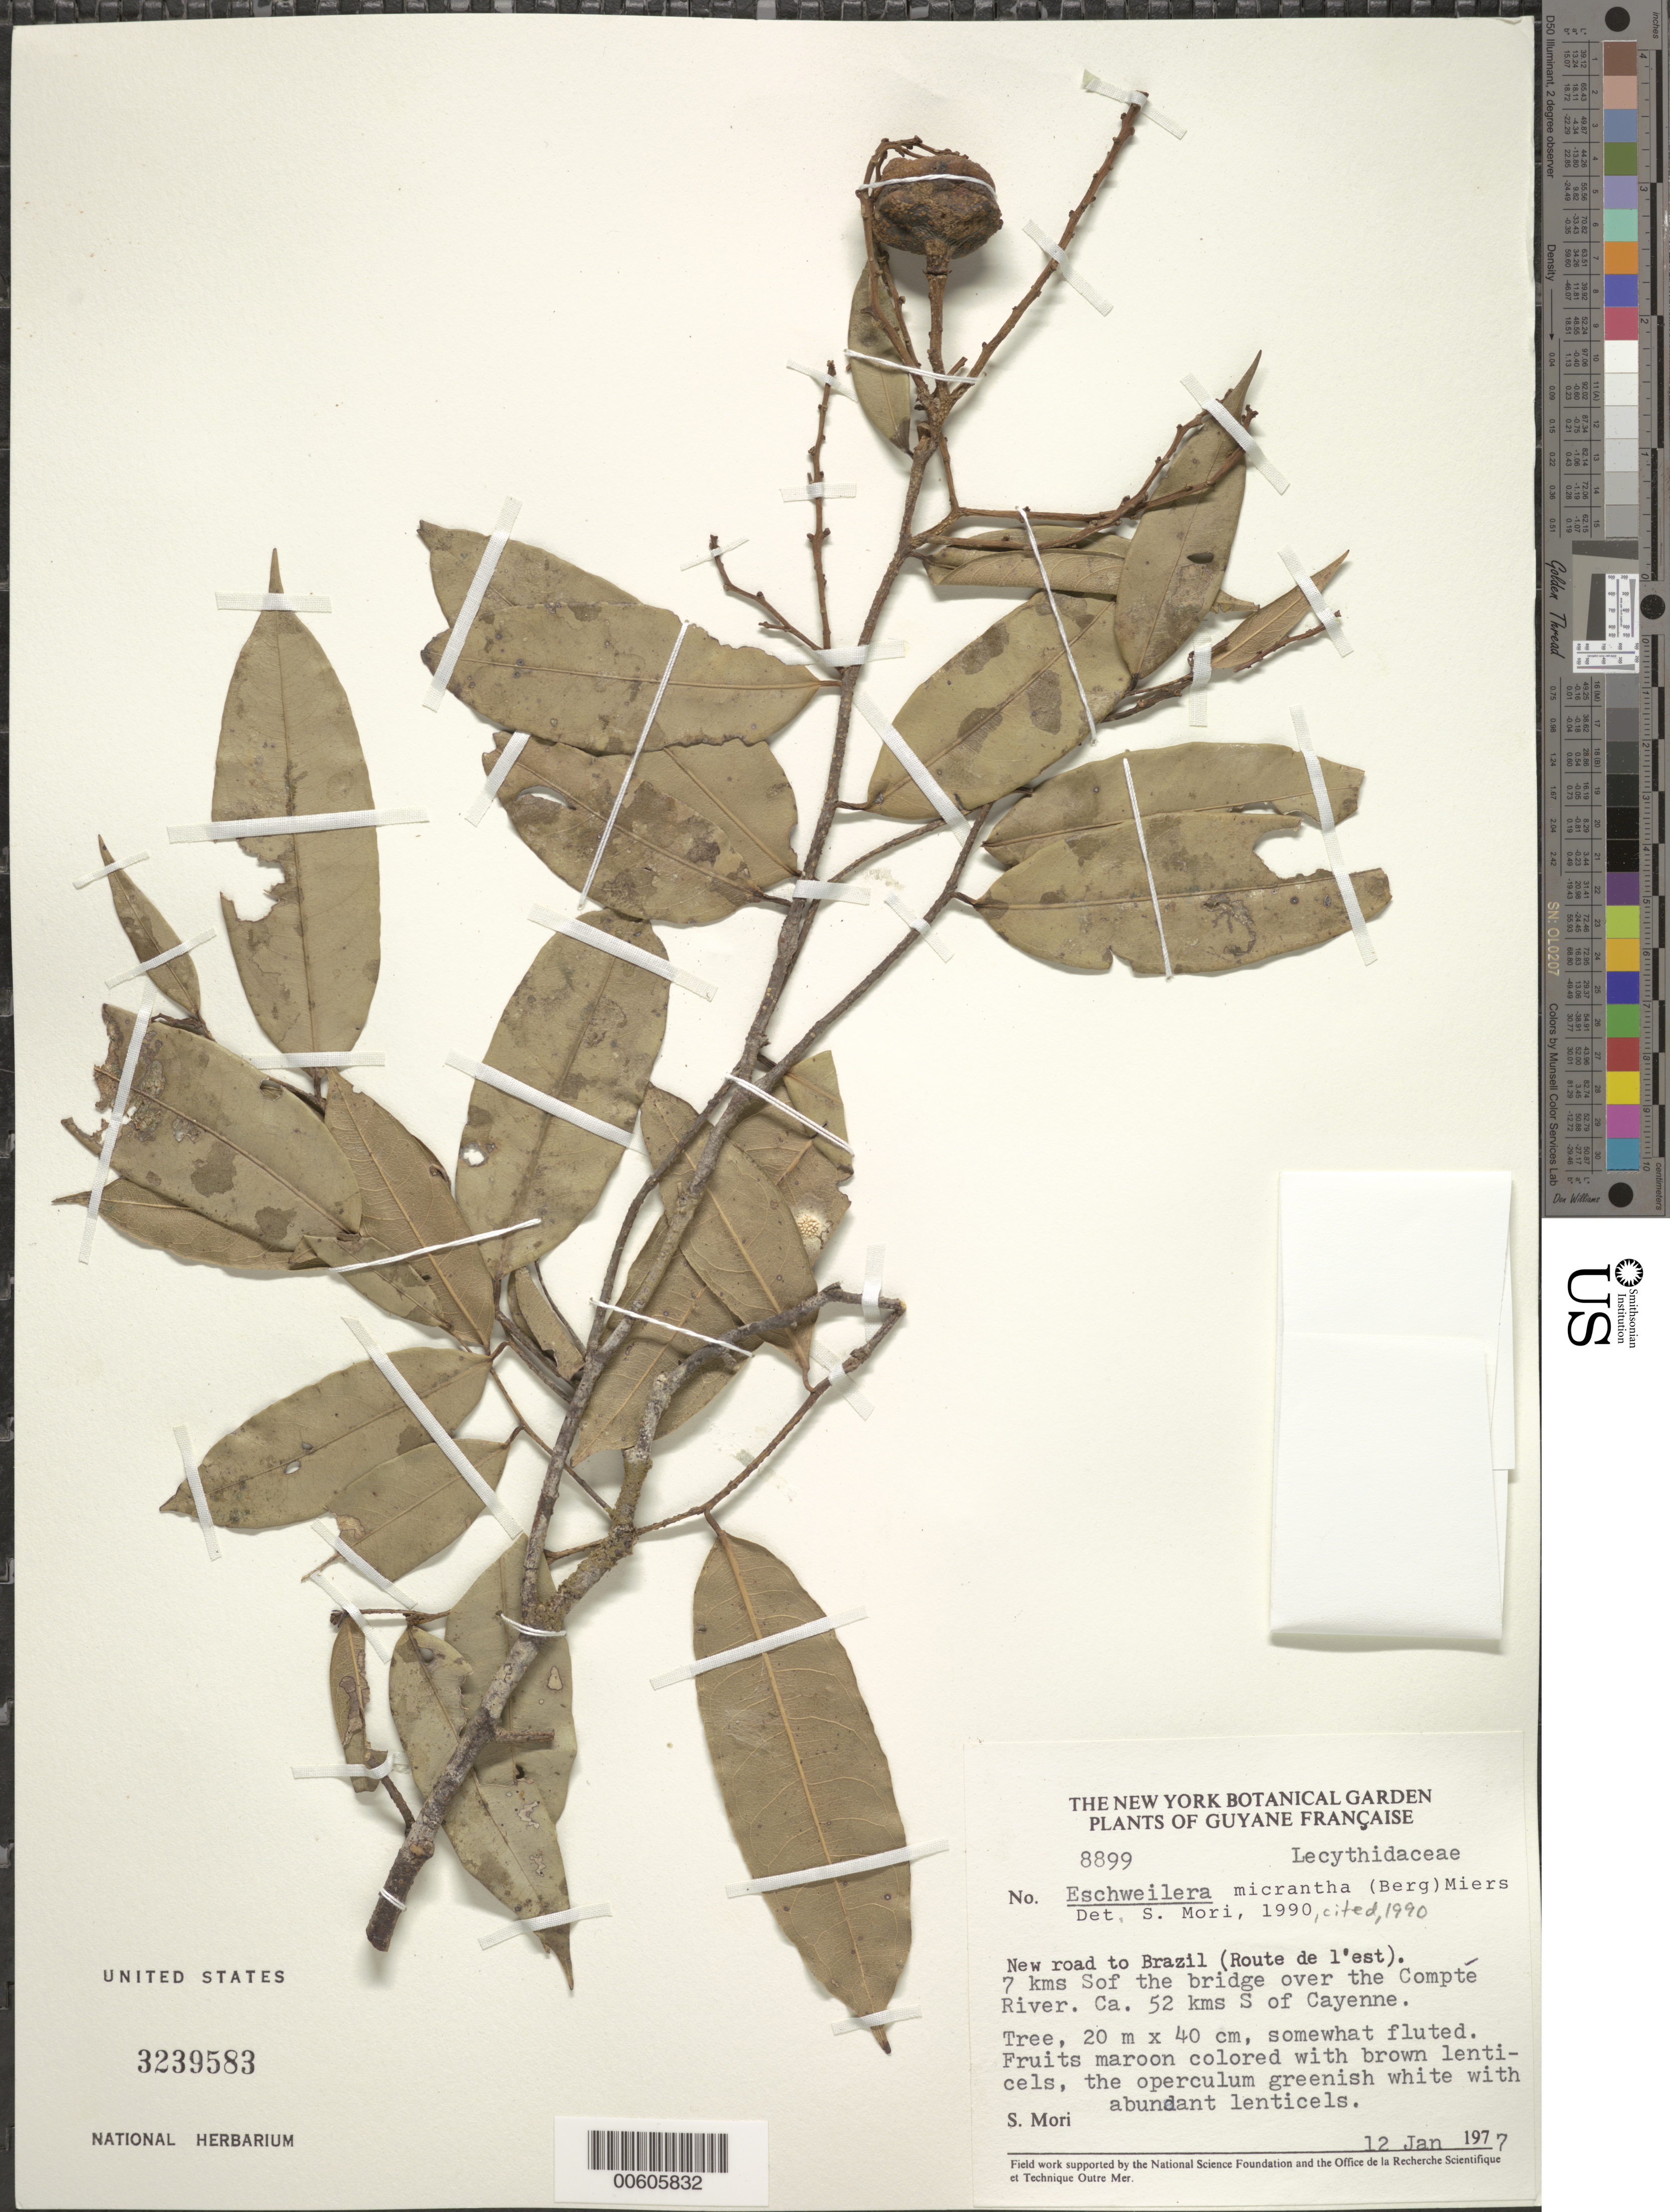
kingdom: Plantae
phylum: Tracheophyta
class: Magnoliopsida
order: Ericales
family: Lecythidaceae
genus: Eschweilera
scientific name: Eschweilera micrantha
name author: (O. Berg) Miers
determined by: Mori, Scott A.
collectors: S. Mori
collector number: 8899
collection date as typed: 12-Jan-77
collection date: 1977-01-12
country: French Guiana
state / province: Cayenne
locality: Cayenne, 52 km S of, on new road to Brazil (Route de l'est), 7 km S of bridge over Compte River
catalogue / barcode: US 3239583